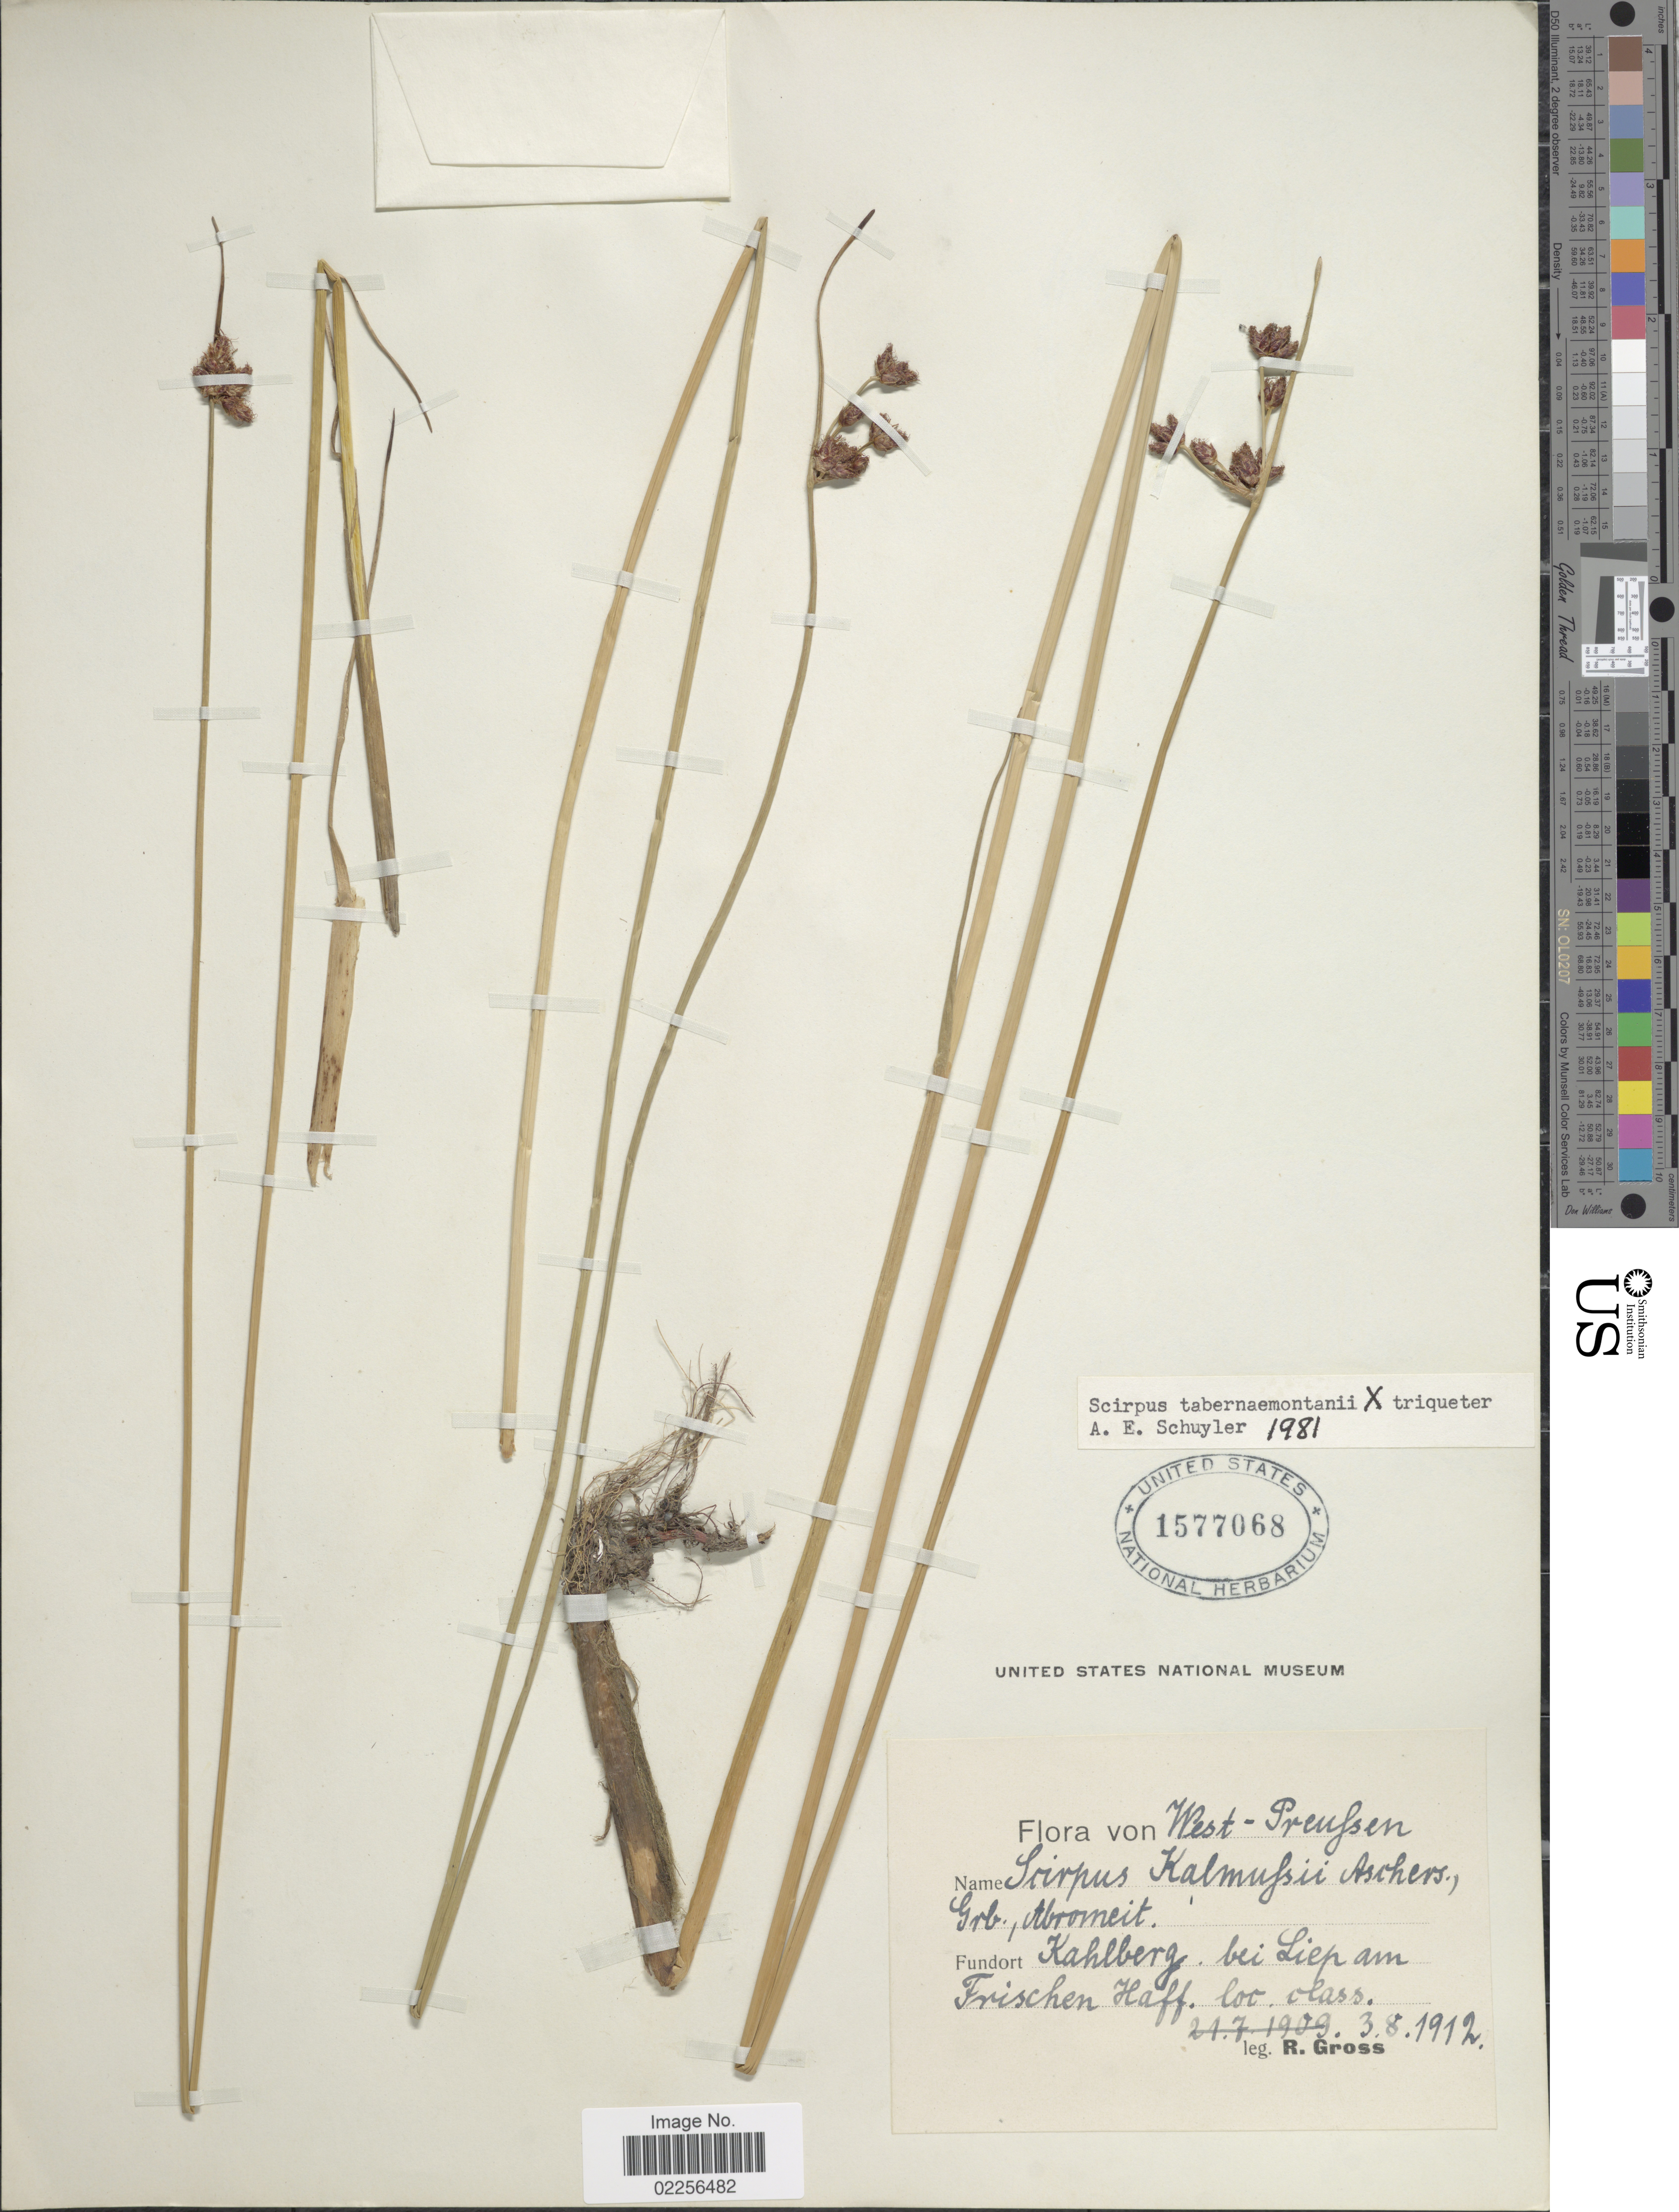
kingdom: Plantae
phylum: Tracheophyta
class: Liliopsida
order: Poales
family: Cyperaceae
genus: Schoenoplectus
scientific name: Schoenoplectus tabernaemontani x S. triqueter (L.) Palla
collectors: R. Gross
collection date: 1912-08-03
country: Poland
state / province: Pomorskie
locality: West-Preussen, Kahlberg, bei Liep am Frischen Haff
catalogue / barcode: US 1577068